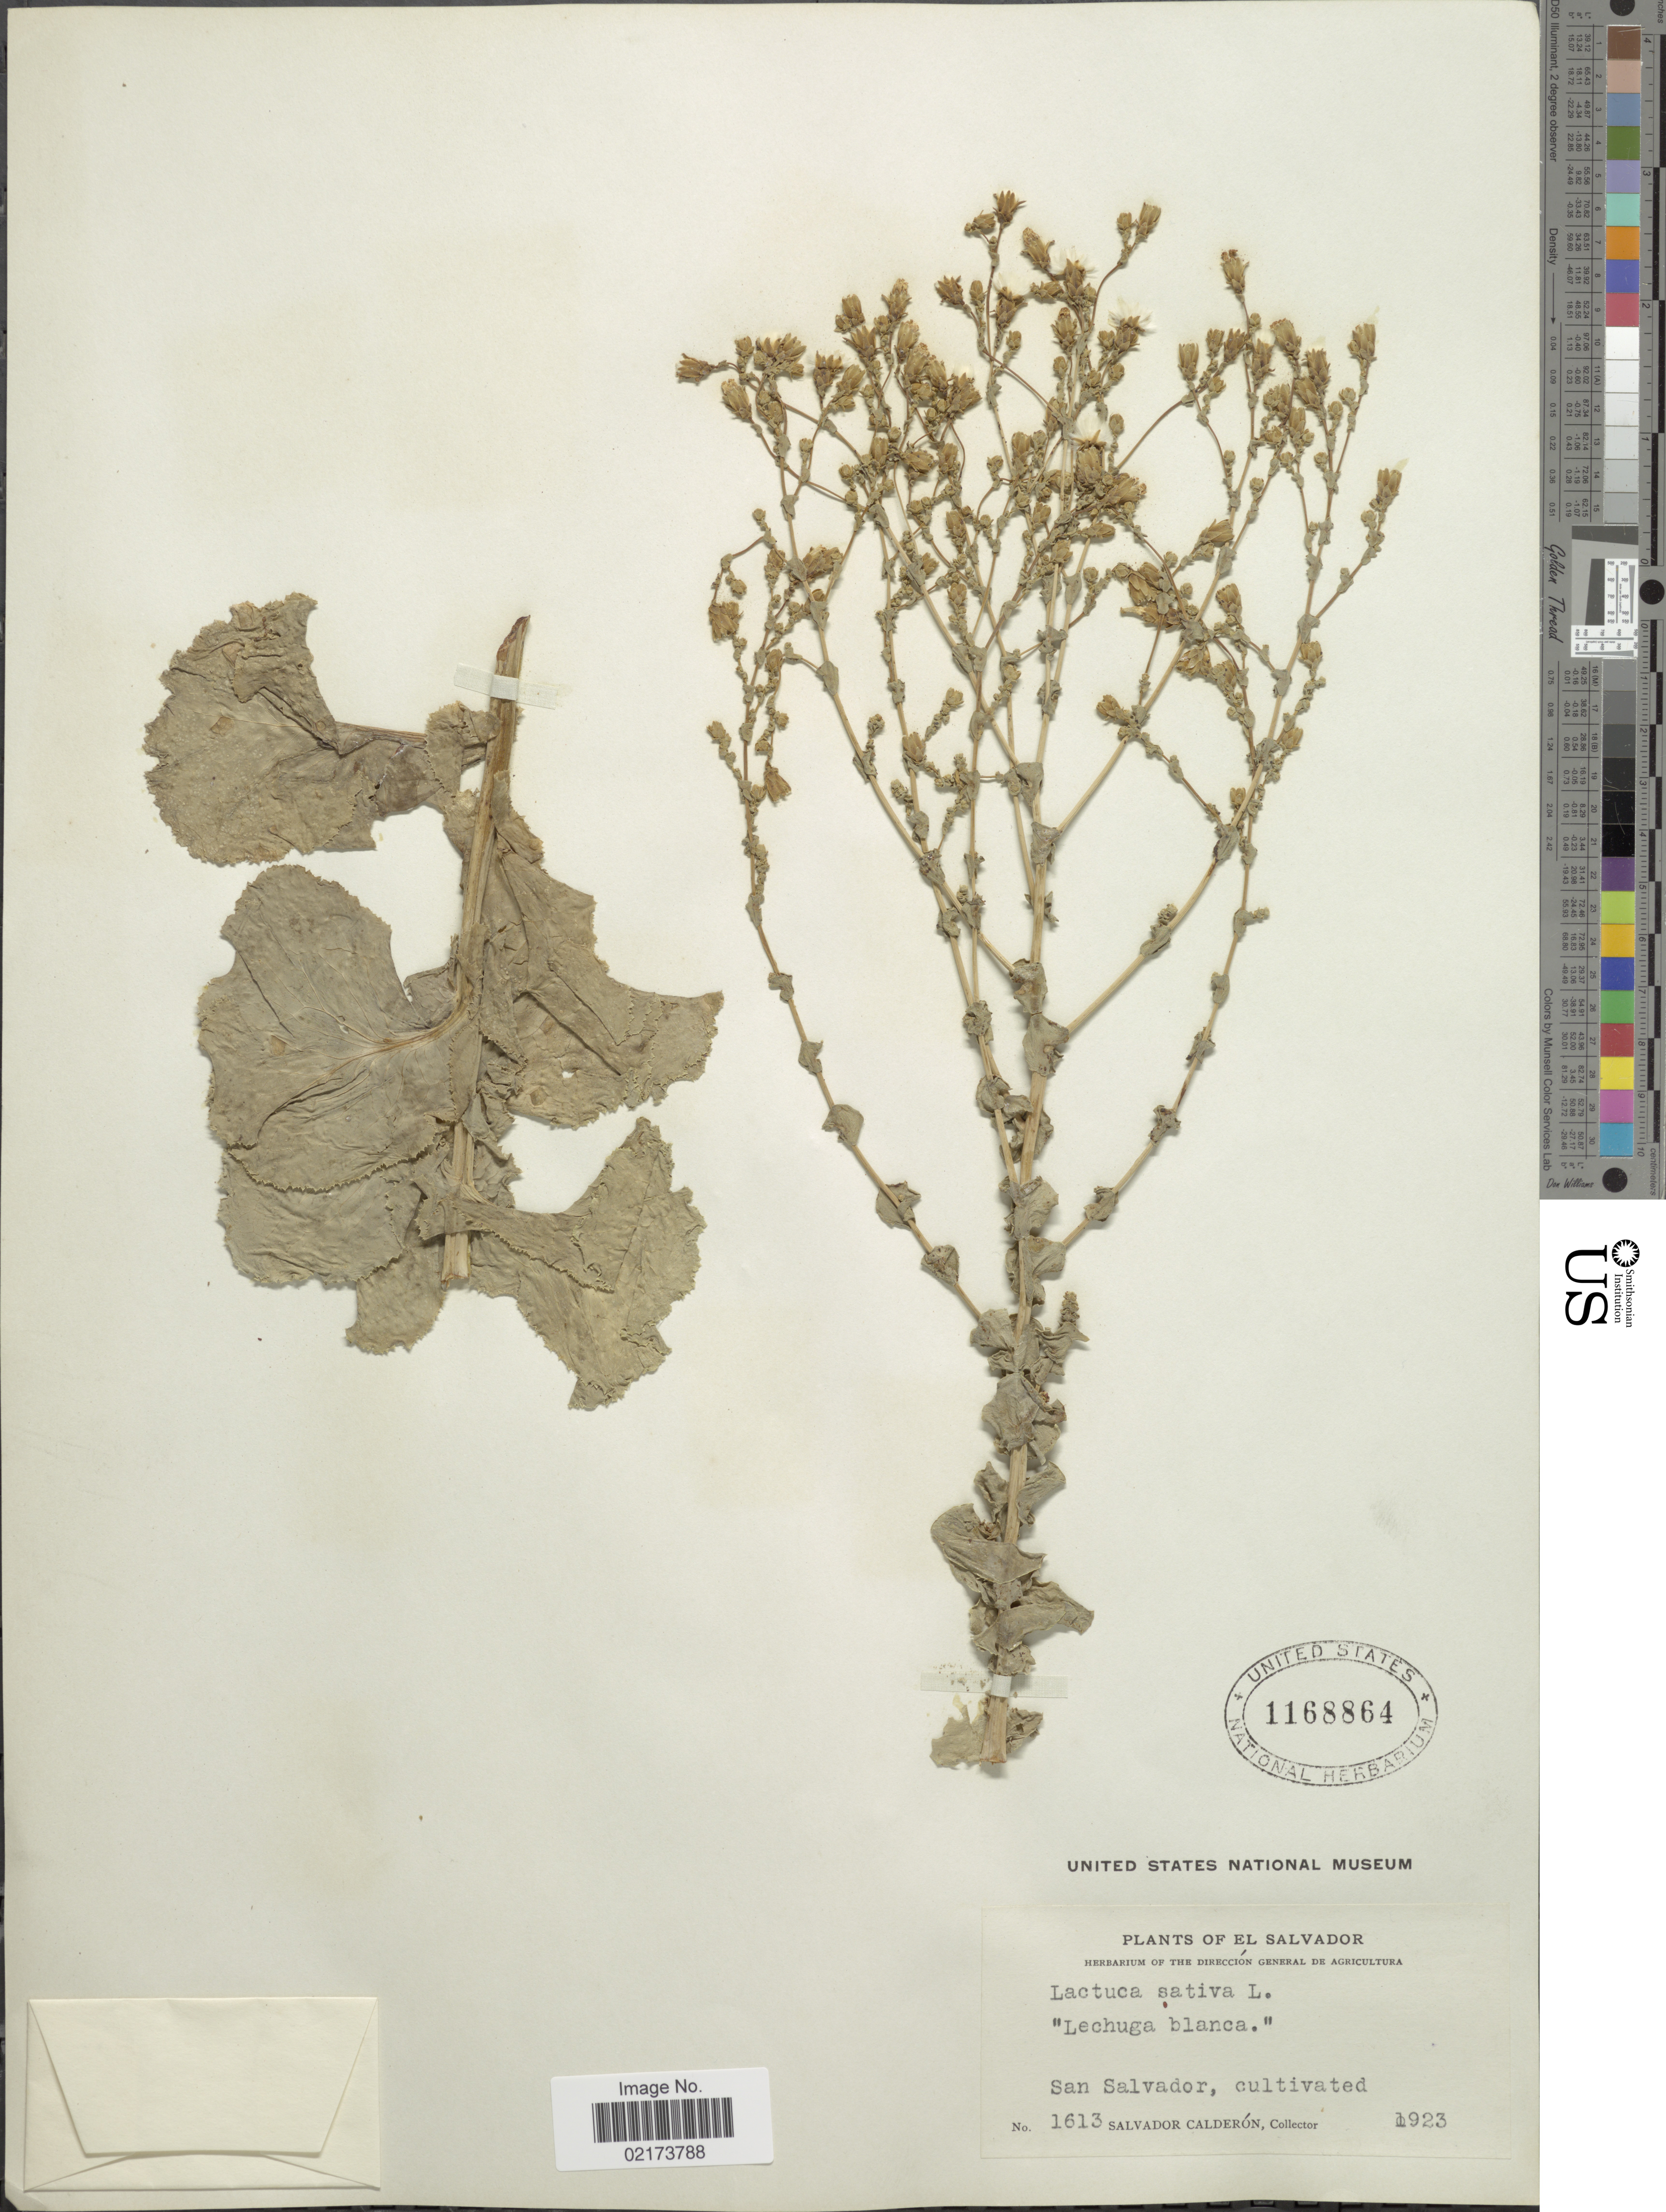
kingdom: Plantae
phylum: Tracheophyta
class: Magnoliopsida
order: Asterales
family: Asteraceae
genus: Lactuca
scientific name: Lactuca sativa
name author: L.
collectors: S. Calderón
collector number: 1613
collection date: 1923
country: El Salvador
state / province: San Salvador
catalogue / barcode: US 1168864